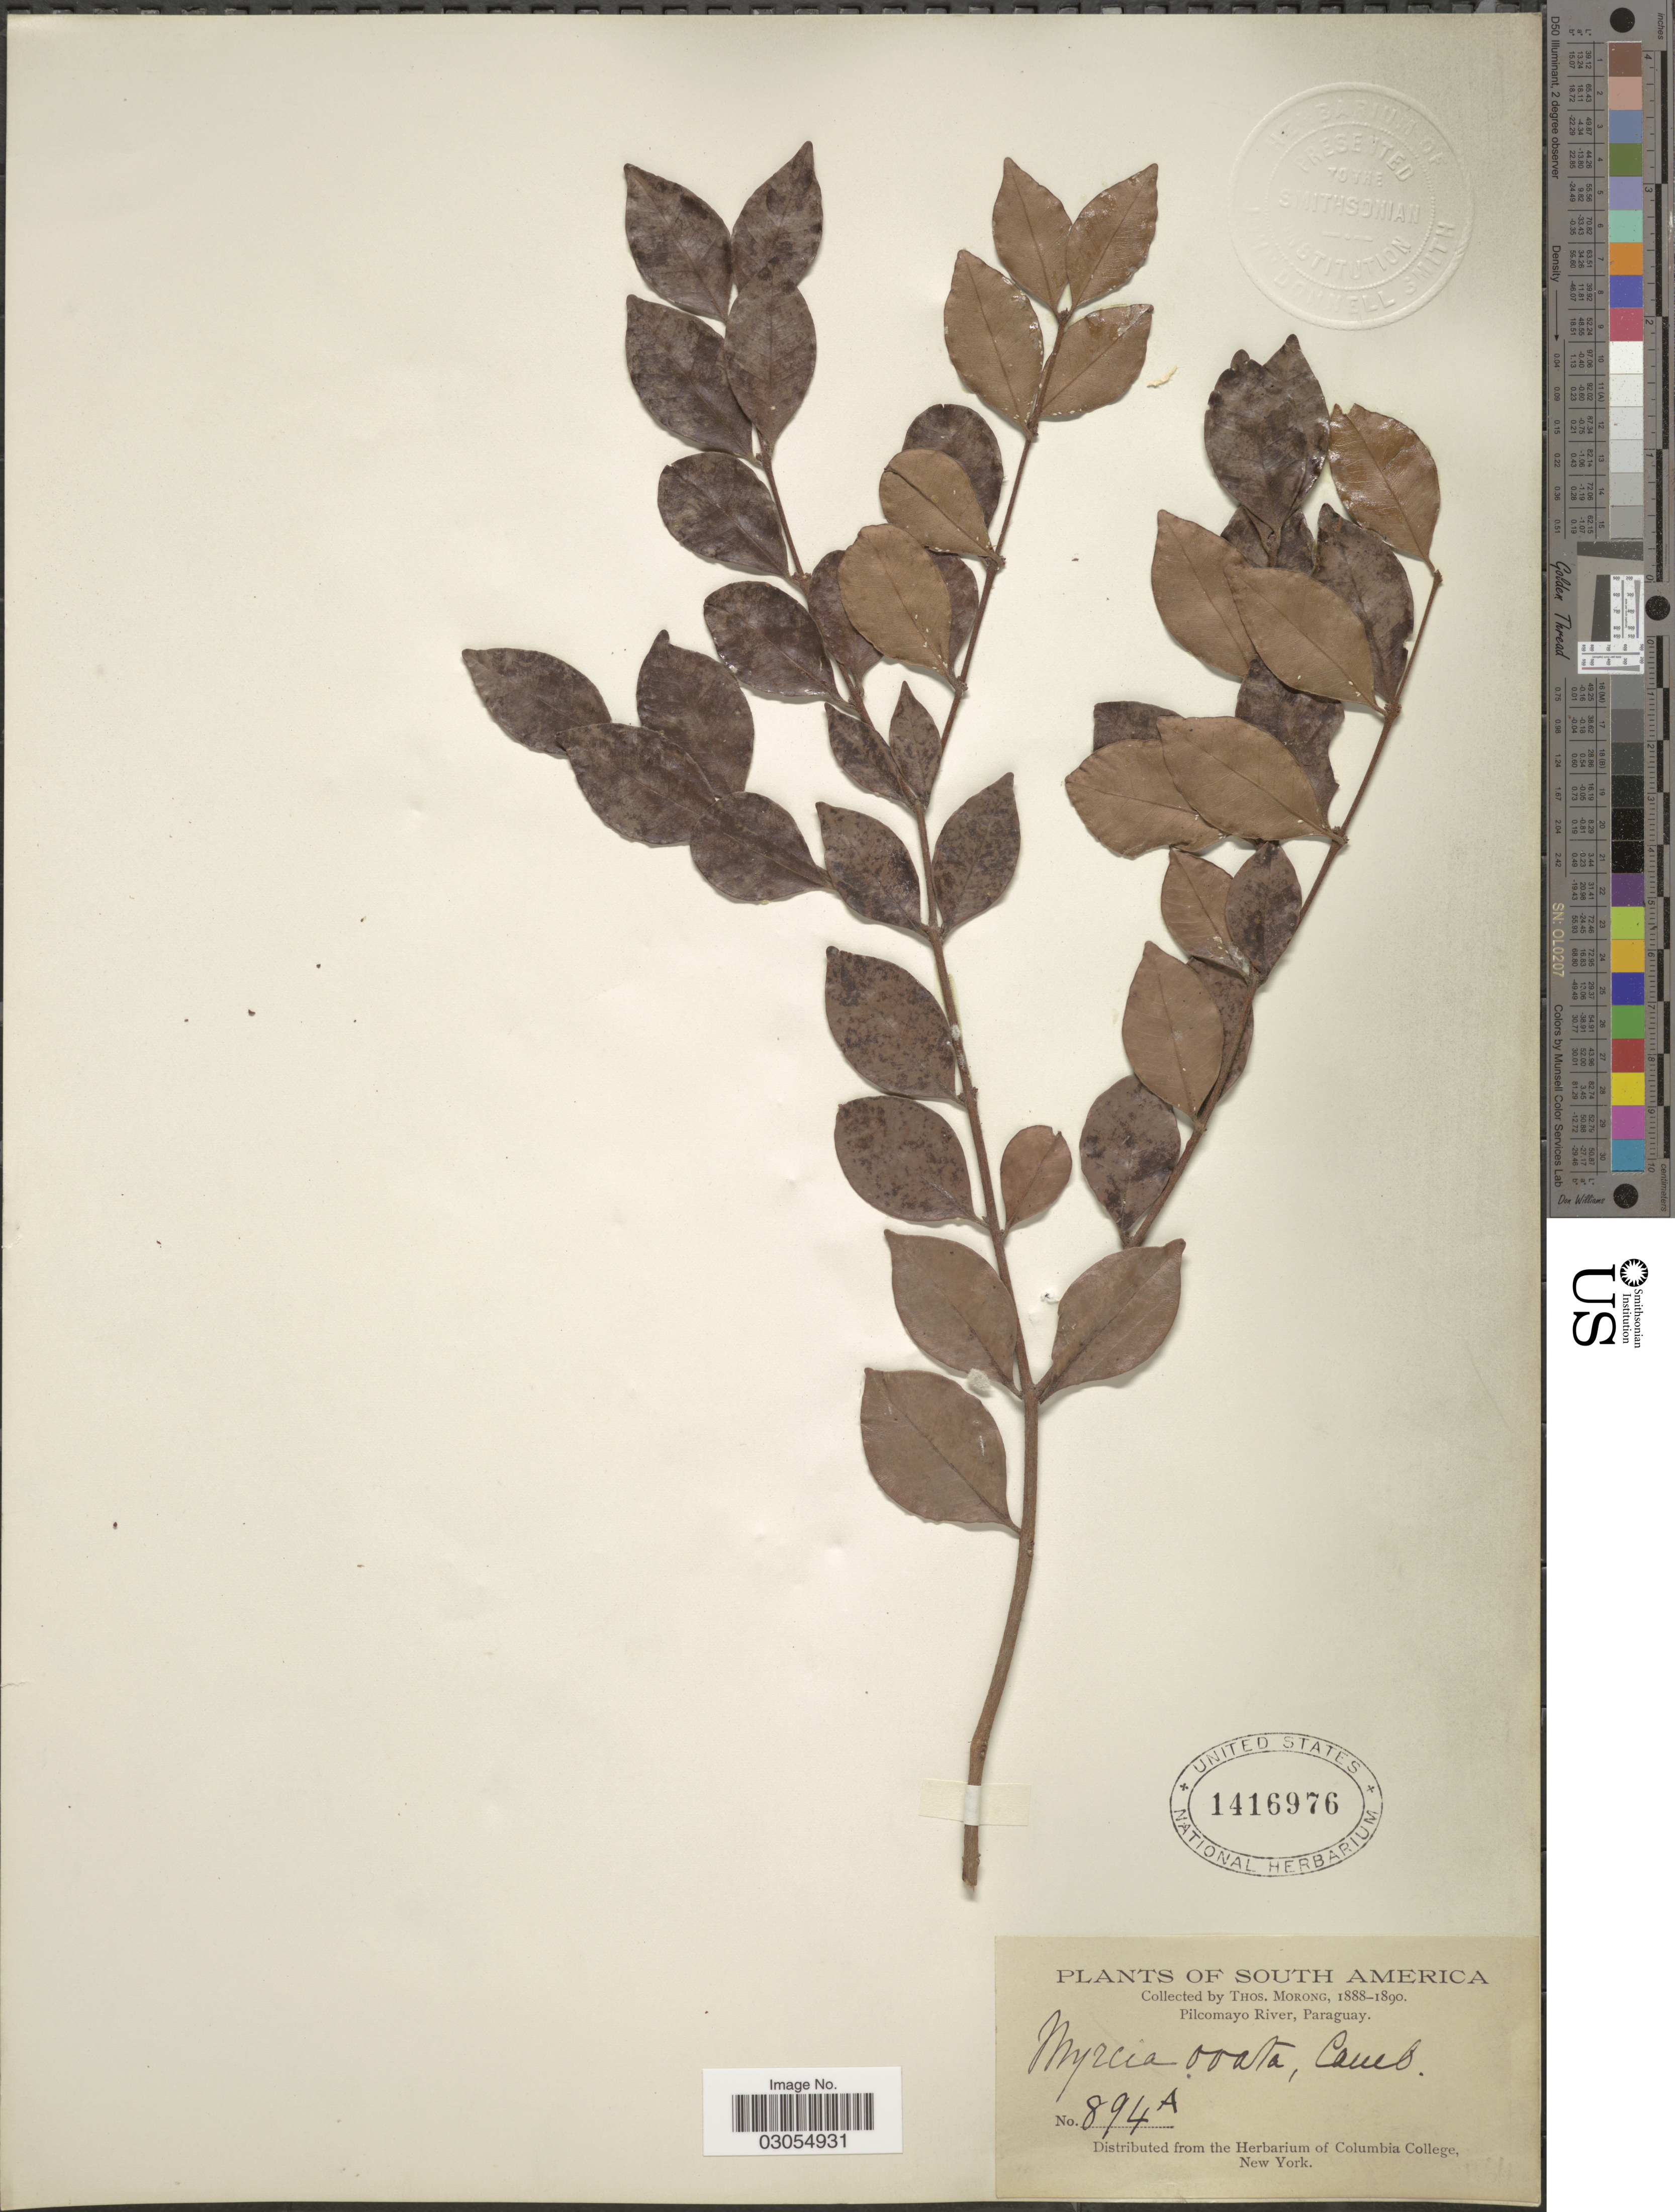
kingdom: Plantae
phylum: Tracheophyta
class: Magnoliopsida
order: Myrtales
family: Myrtaceae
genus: Eugenia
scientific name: Eugenia punicifolia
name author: (Kunth) DC.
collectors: ex herb. T. Morong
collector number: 894A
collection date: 1888/1890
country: Paraguay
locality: Pilcomayo River.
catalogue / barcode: US 1416976